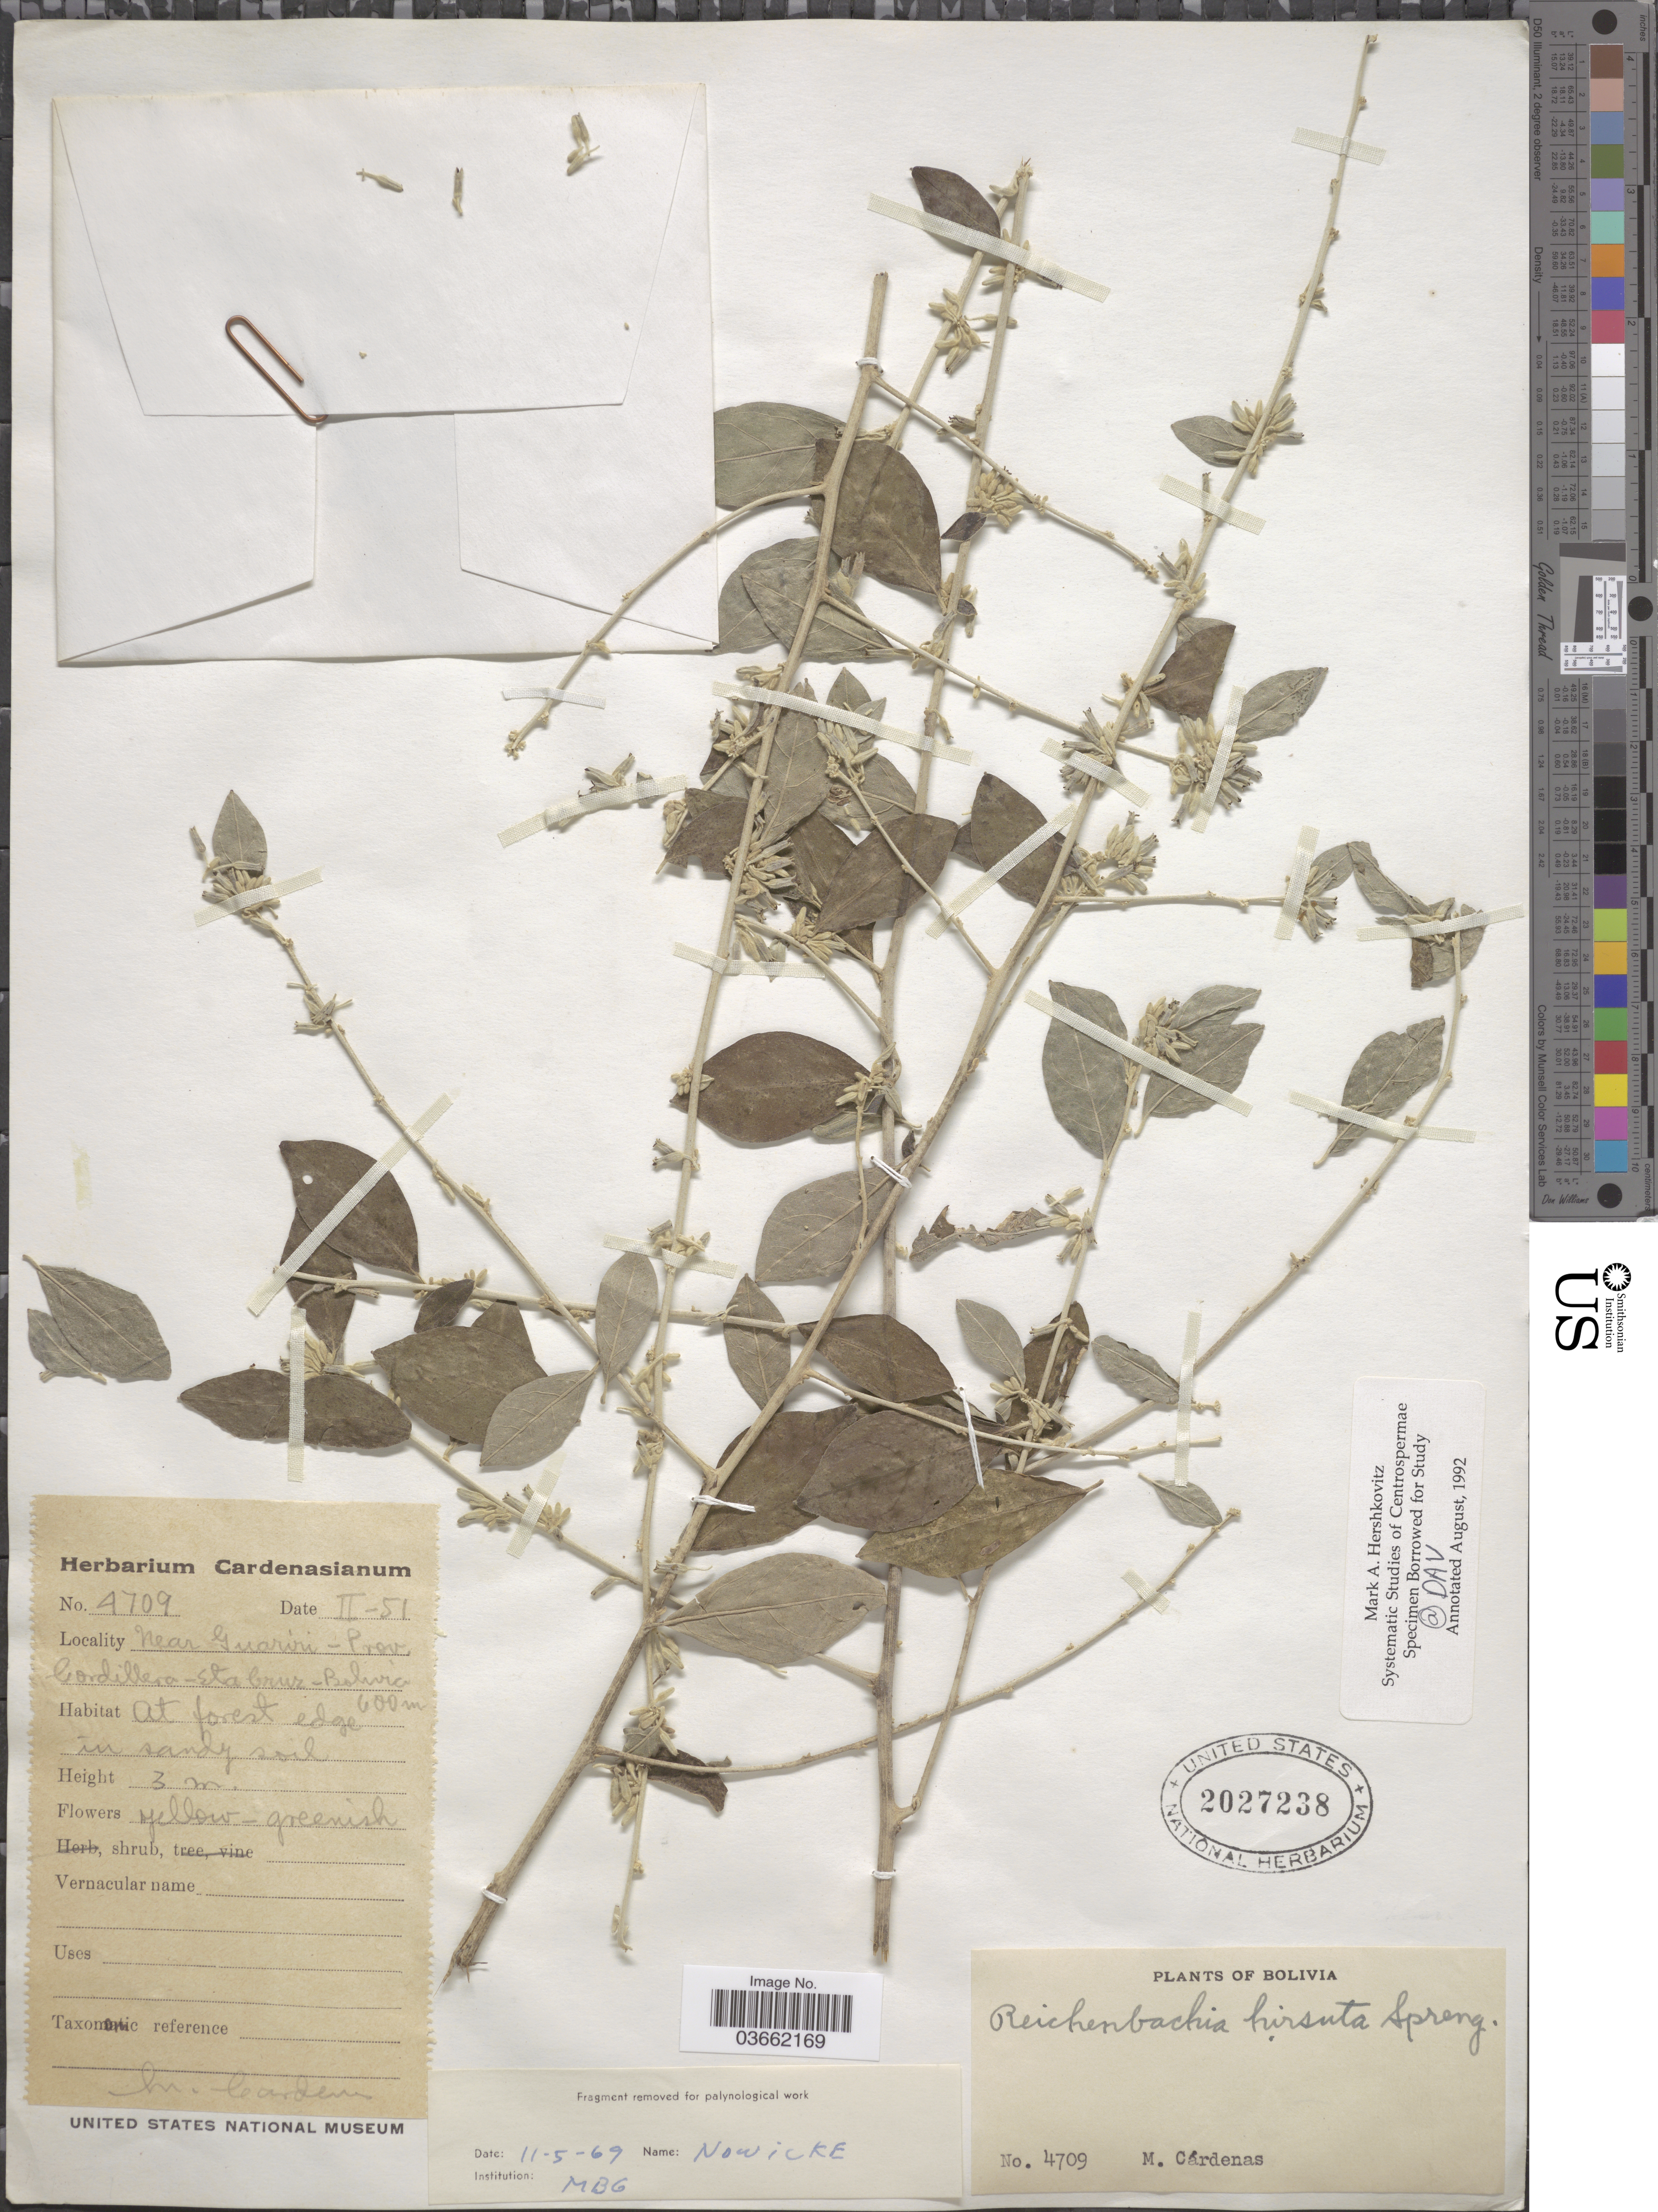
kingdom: Plantae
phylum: Tracheophyta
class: Magnoliopsida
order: Caryophyllales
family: Nyctaginaceae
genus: Reichenbachia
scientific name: Reichenbachia hirsuta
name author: Spreng.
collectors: M. Cárdenas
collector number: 4709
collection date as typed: Transcribed d/m/y: /2/51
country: Bolivia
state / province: Santa Cruz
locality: Near Guariri - Prov. Cordillera.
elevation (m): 600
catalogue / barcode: US 2027238